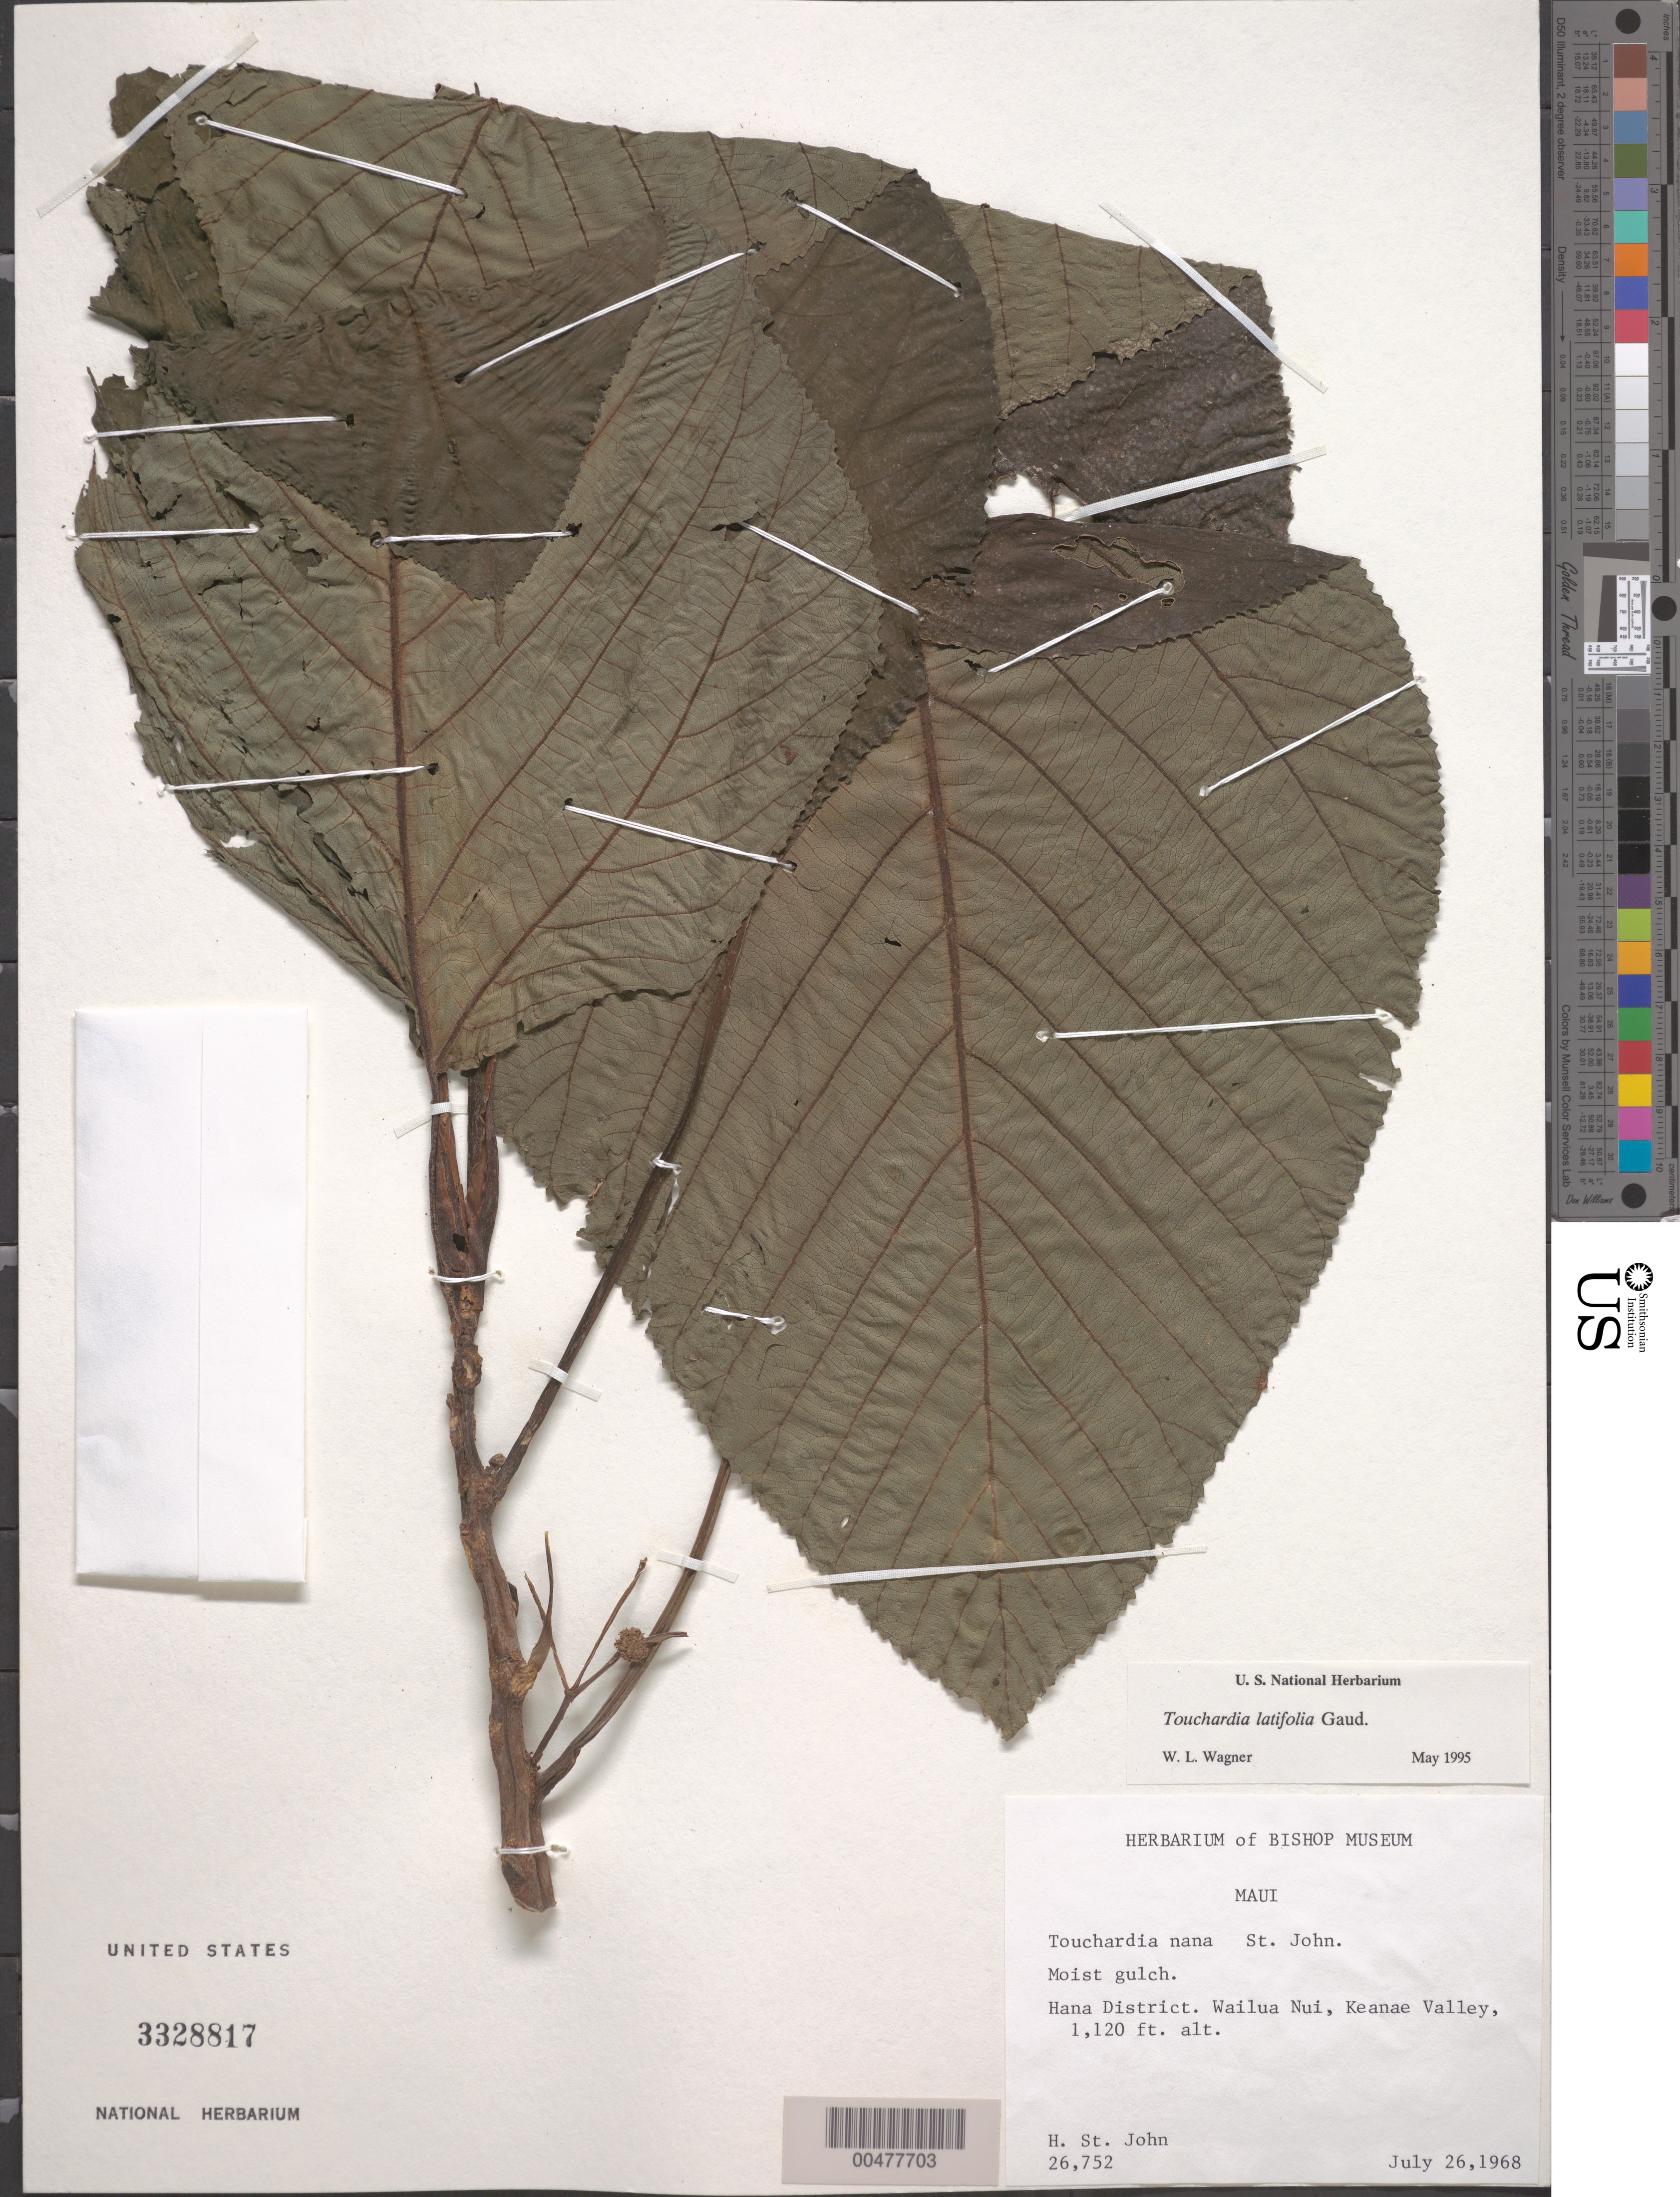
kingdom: Plantae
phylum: Tracheophyta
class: Magnoliopsida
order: Rosales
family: Urticaceae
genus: Touchardia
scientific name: Touchardia latifolia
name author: Gaudich.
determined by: Wagner, W. L., (BOT), Smithsonian Institution - National Museum of Natural History (UNITED STATES)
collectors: H. St. John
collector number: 26752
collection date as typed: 26 Jul 1968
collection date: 1968-07-26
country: United States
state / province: Hawaii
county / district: Maui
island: Maui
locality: Hana Dist., Wailua Nui, Keanae Valley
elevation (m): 341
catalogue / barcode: US 3328817